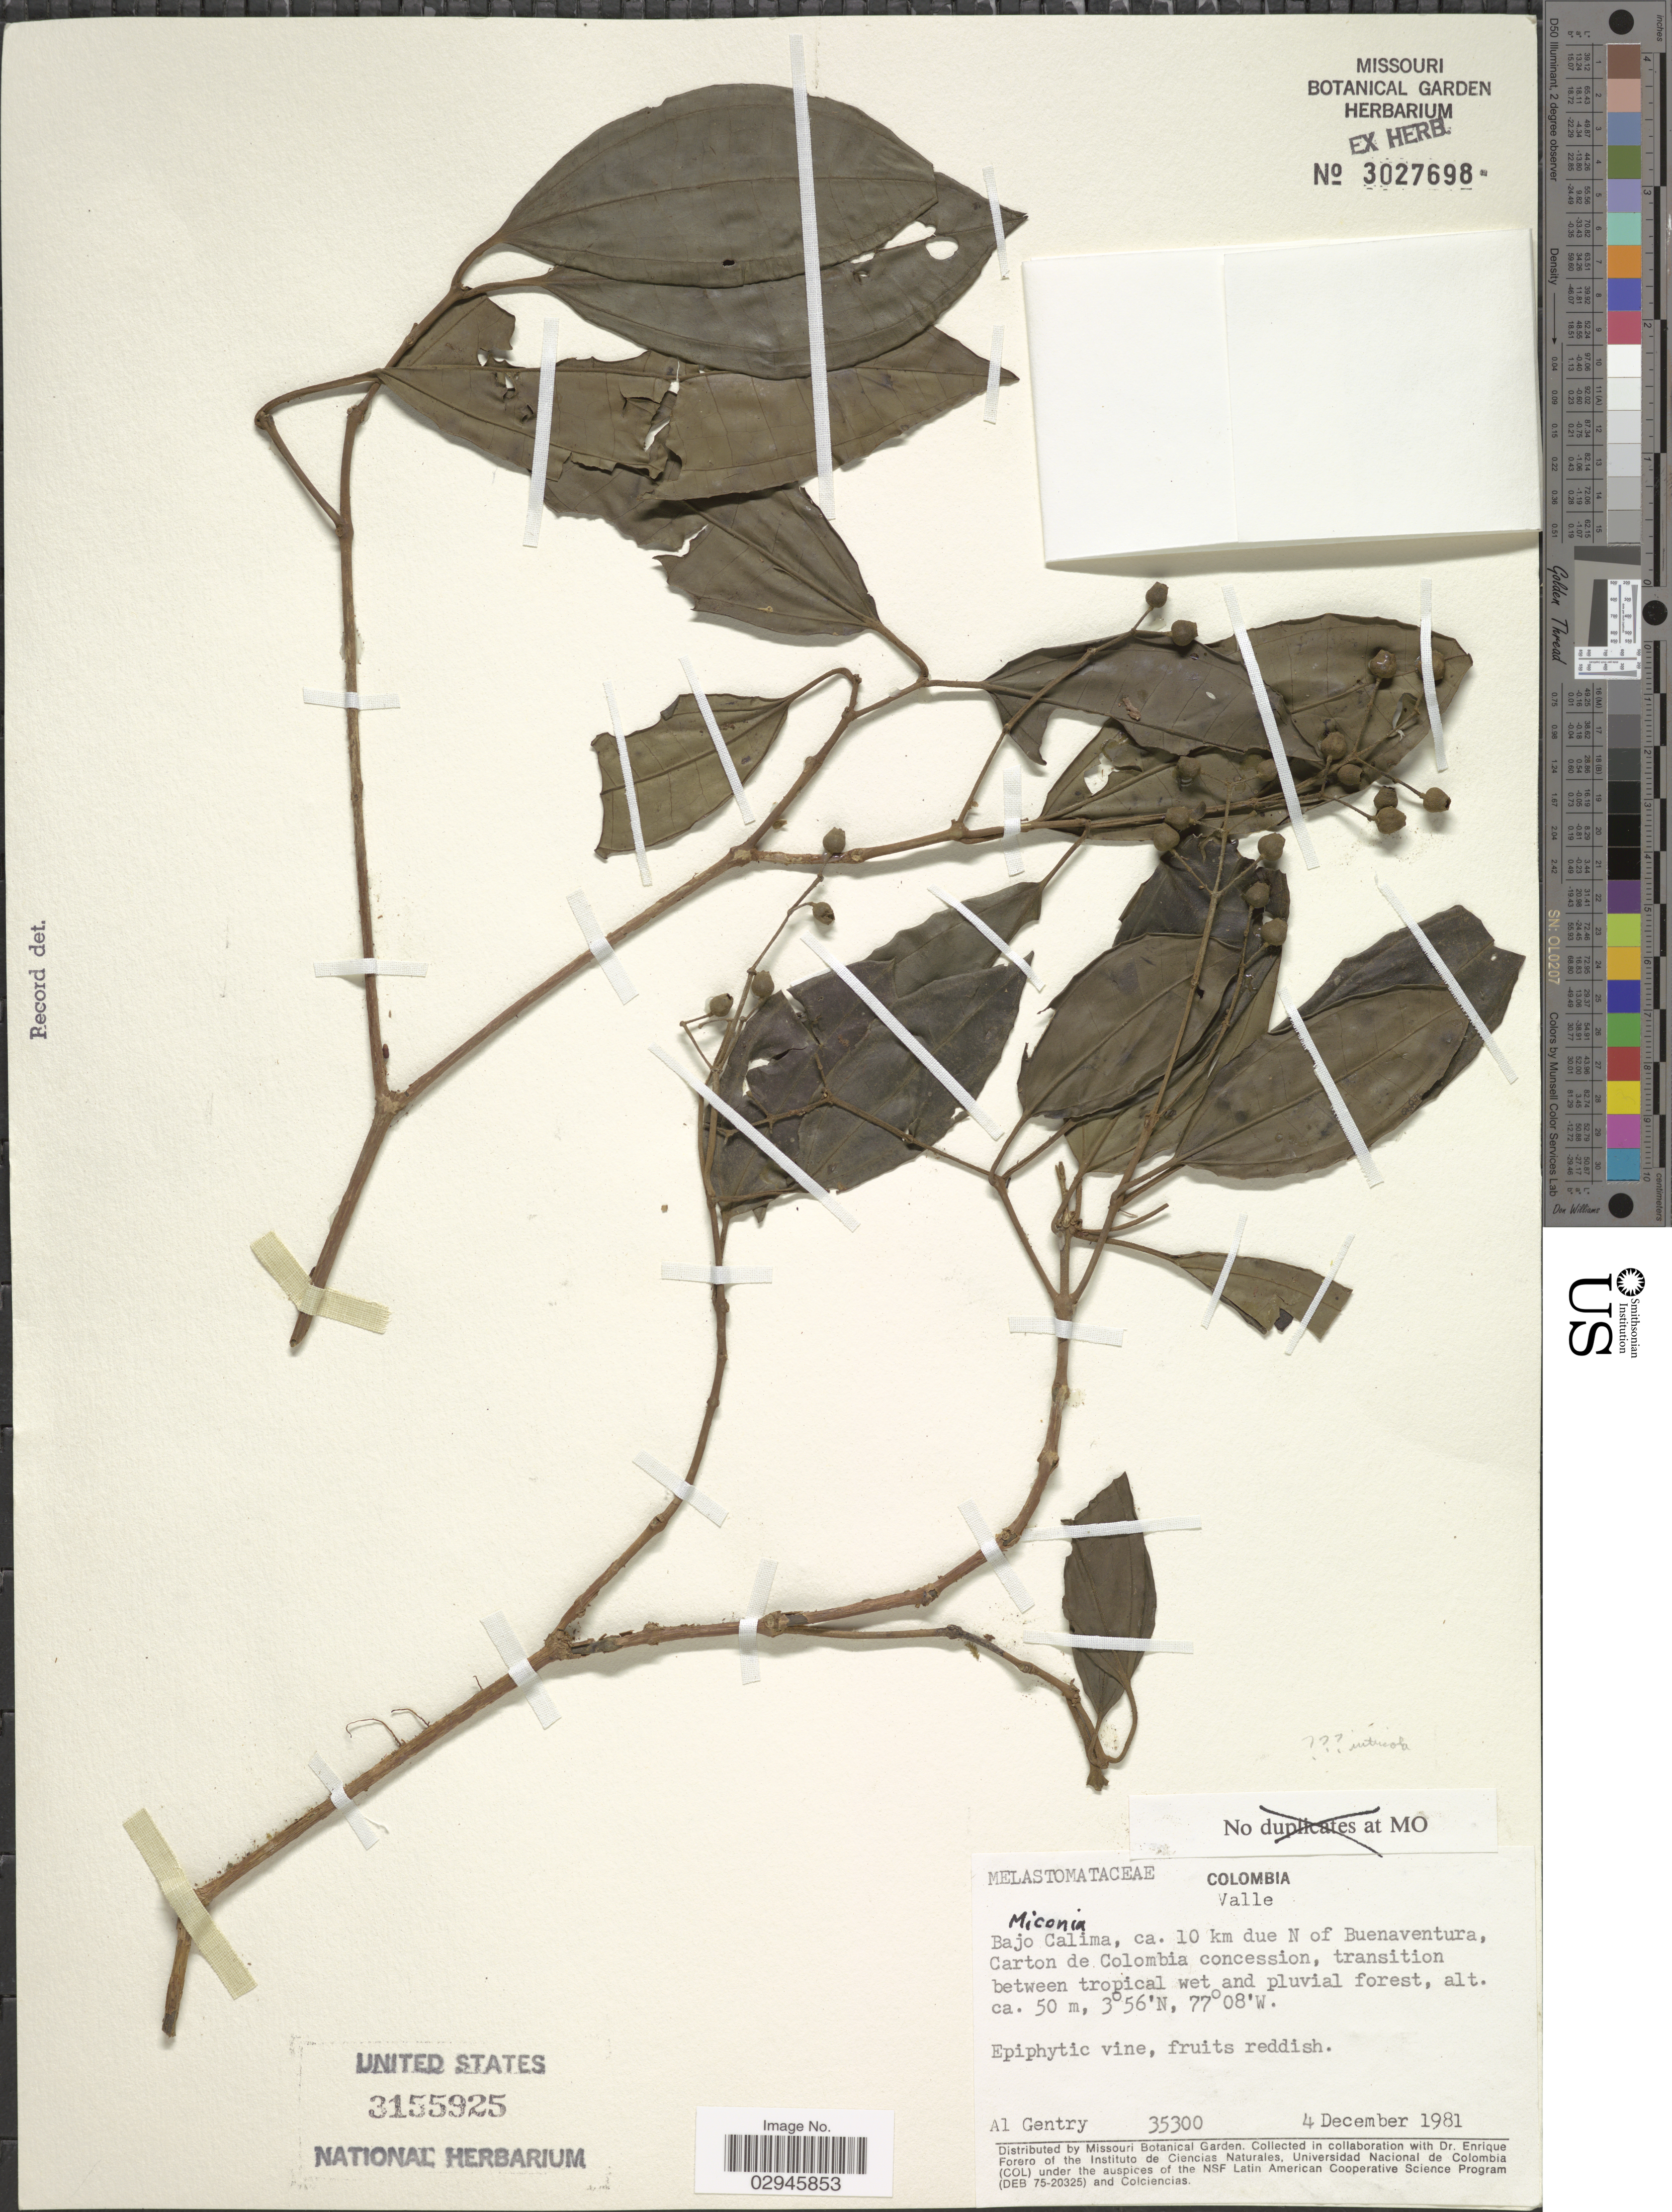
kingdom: Plantae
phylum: Tracheophyta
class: Magnoliopsida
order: Myrtales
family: Melastomataceae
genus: Miconia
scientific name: Miconia sp.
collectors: A. H. Gentry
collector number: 35300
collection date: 1981-12-04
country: Colombia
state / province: Valle del Cauca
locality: Valle. Bajo Calima, ca. 10 km due N of Buenaventura, Carton de Colombia concession, transition between tropical wet and pluvial forest.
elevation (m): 50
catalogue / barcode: US 3155925